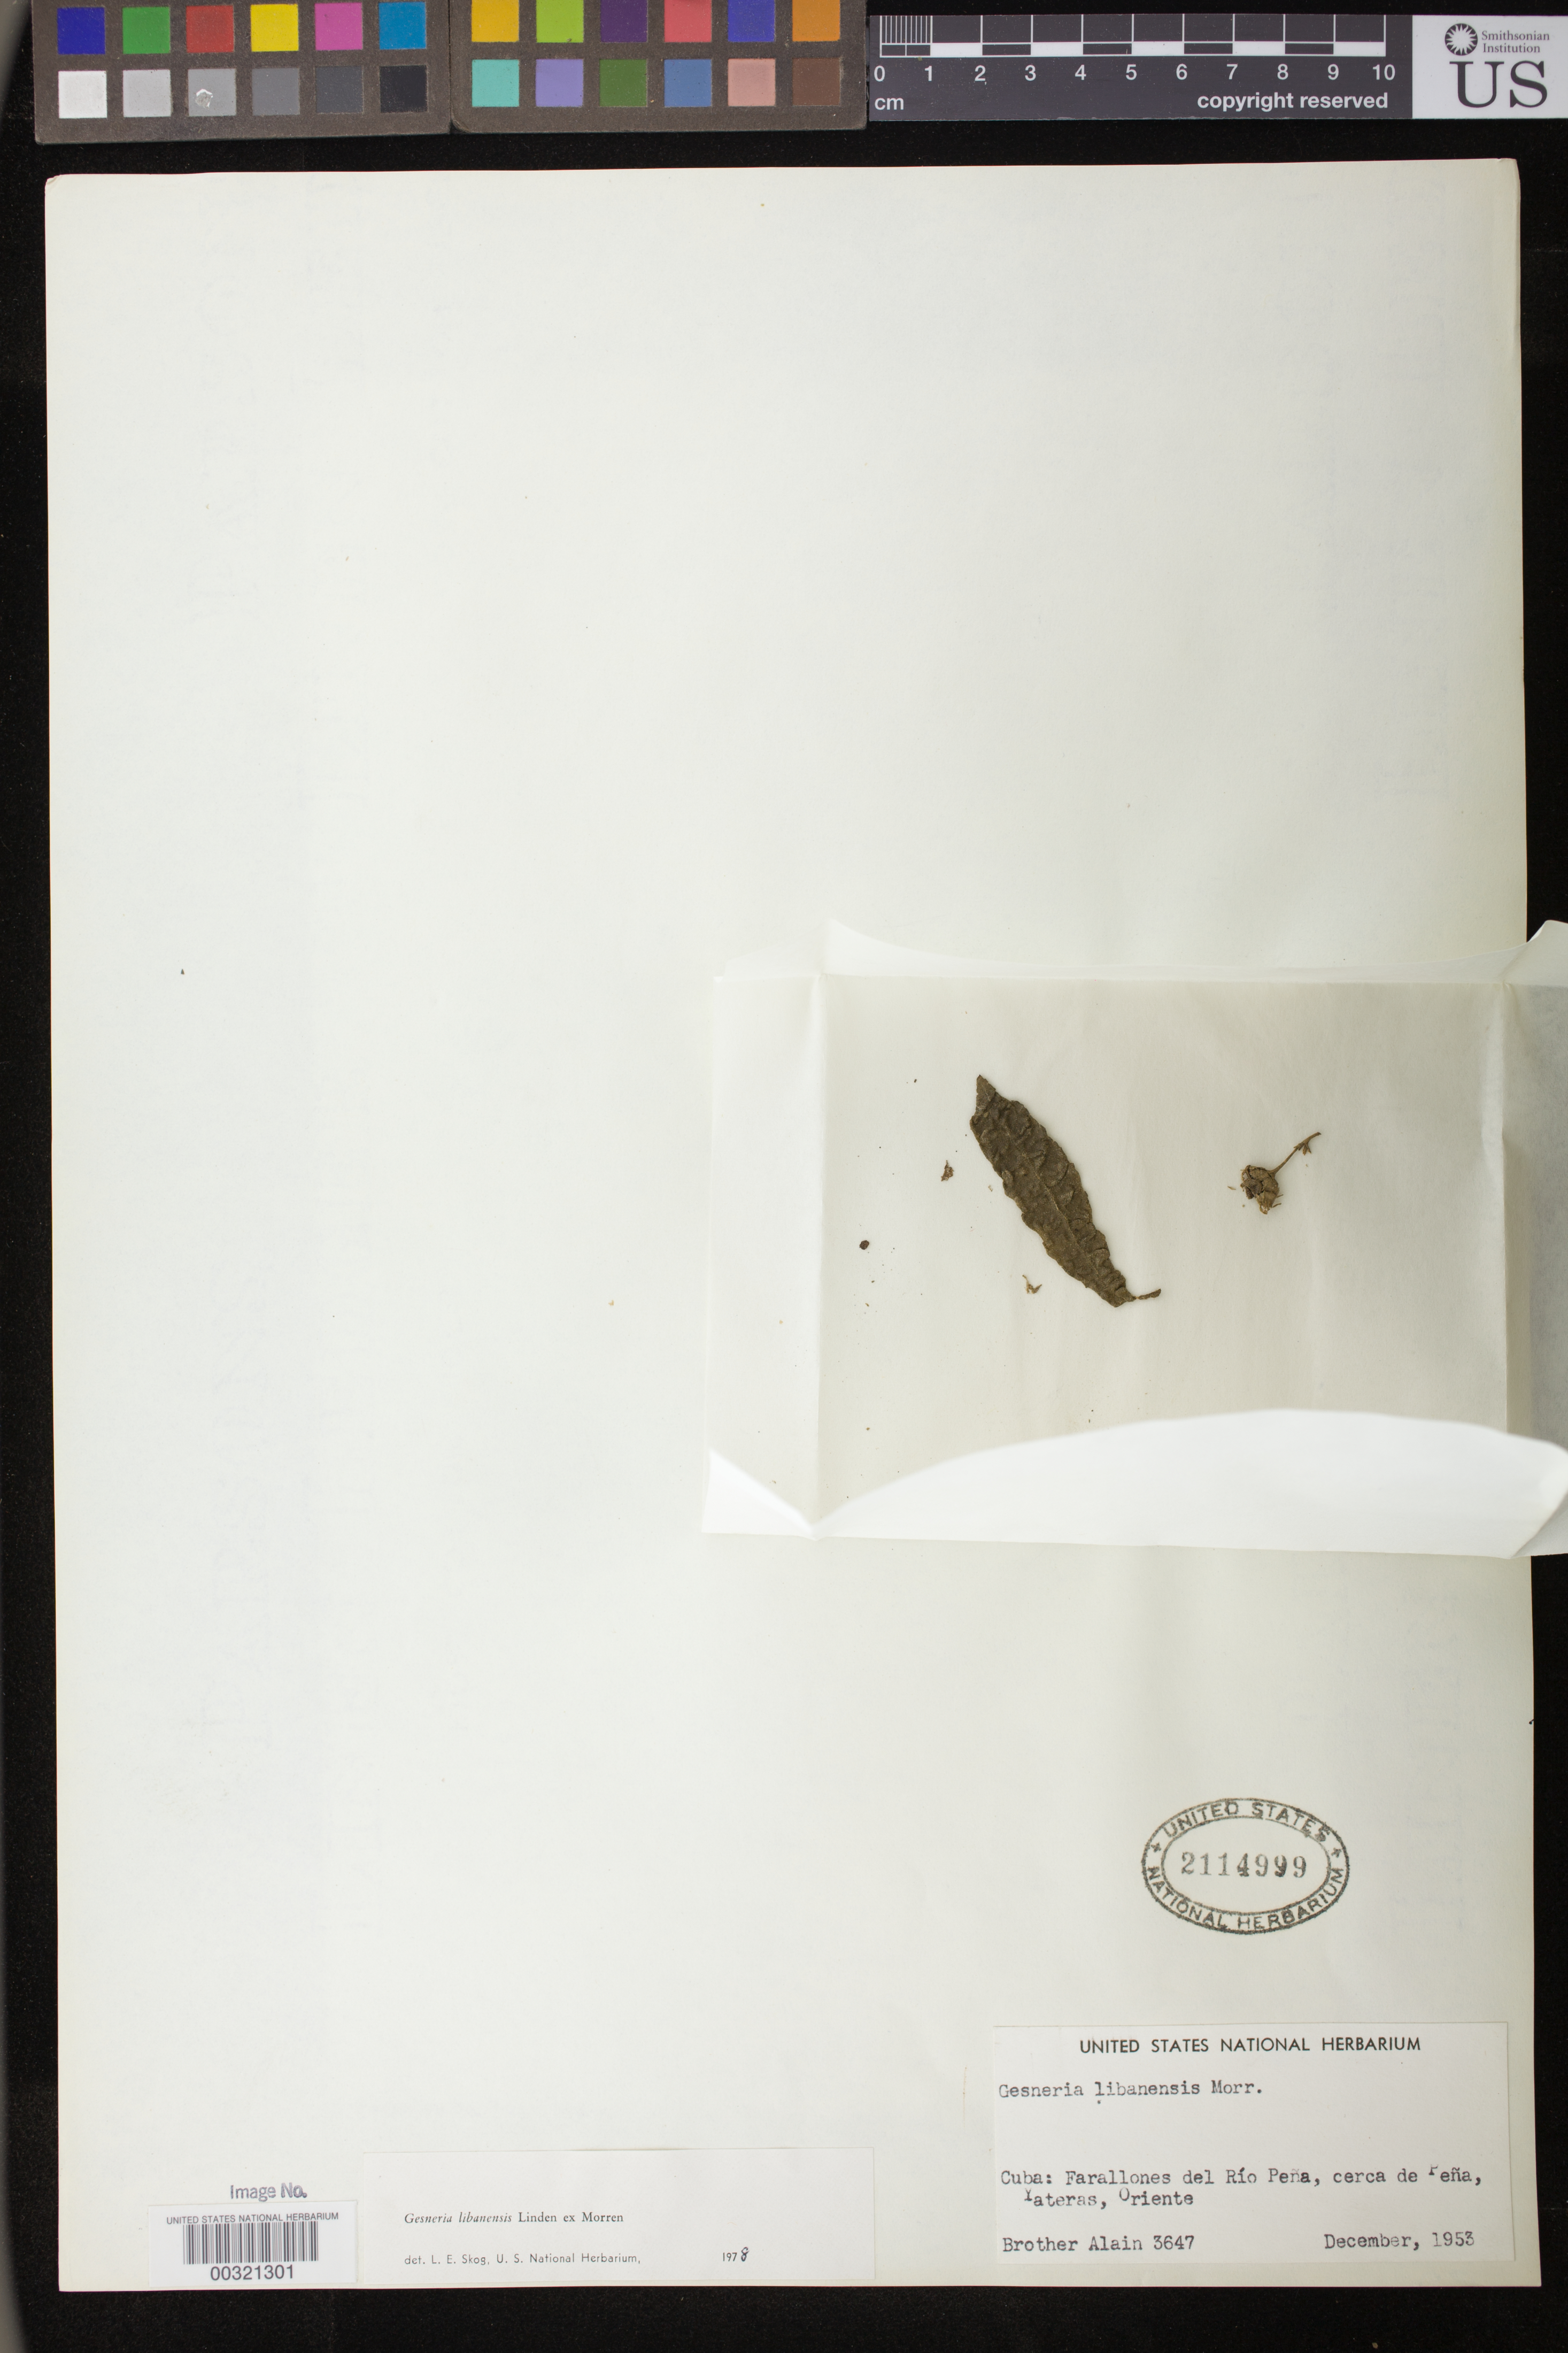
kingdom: Plantae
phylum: Tracheophyta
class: Magnoliopsida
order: Lamiales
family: Gesneriaceae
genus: Gesneria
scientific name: Gesneria libanensis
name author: Linden ex C. Morren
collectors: A. H. Liogier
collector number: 3647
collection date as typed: Dec 1953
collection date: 1953-12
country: Cuba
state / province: Oriente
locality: Farallones del Rio Peña, near Pena, Yateras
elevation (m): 400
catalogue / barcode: US 2114999